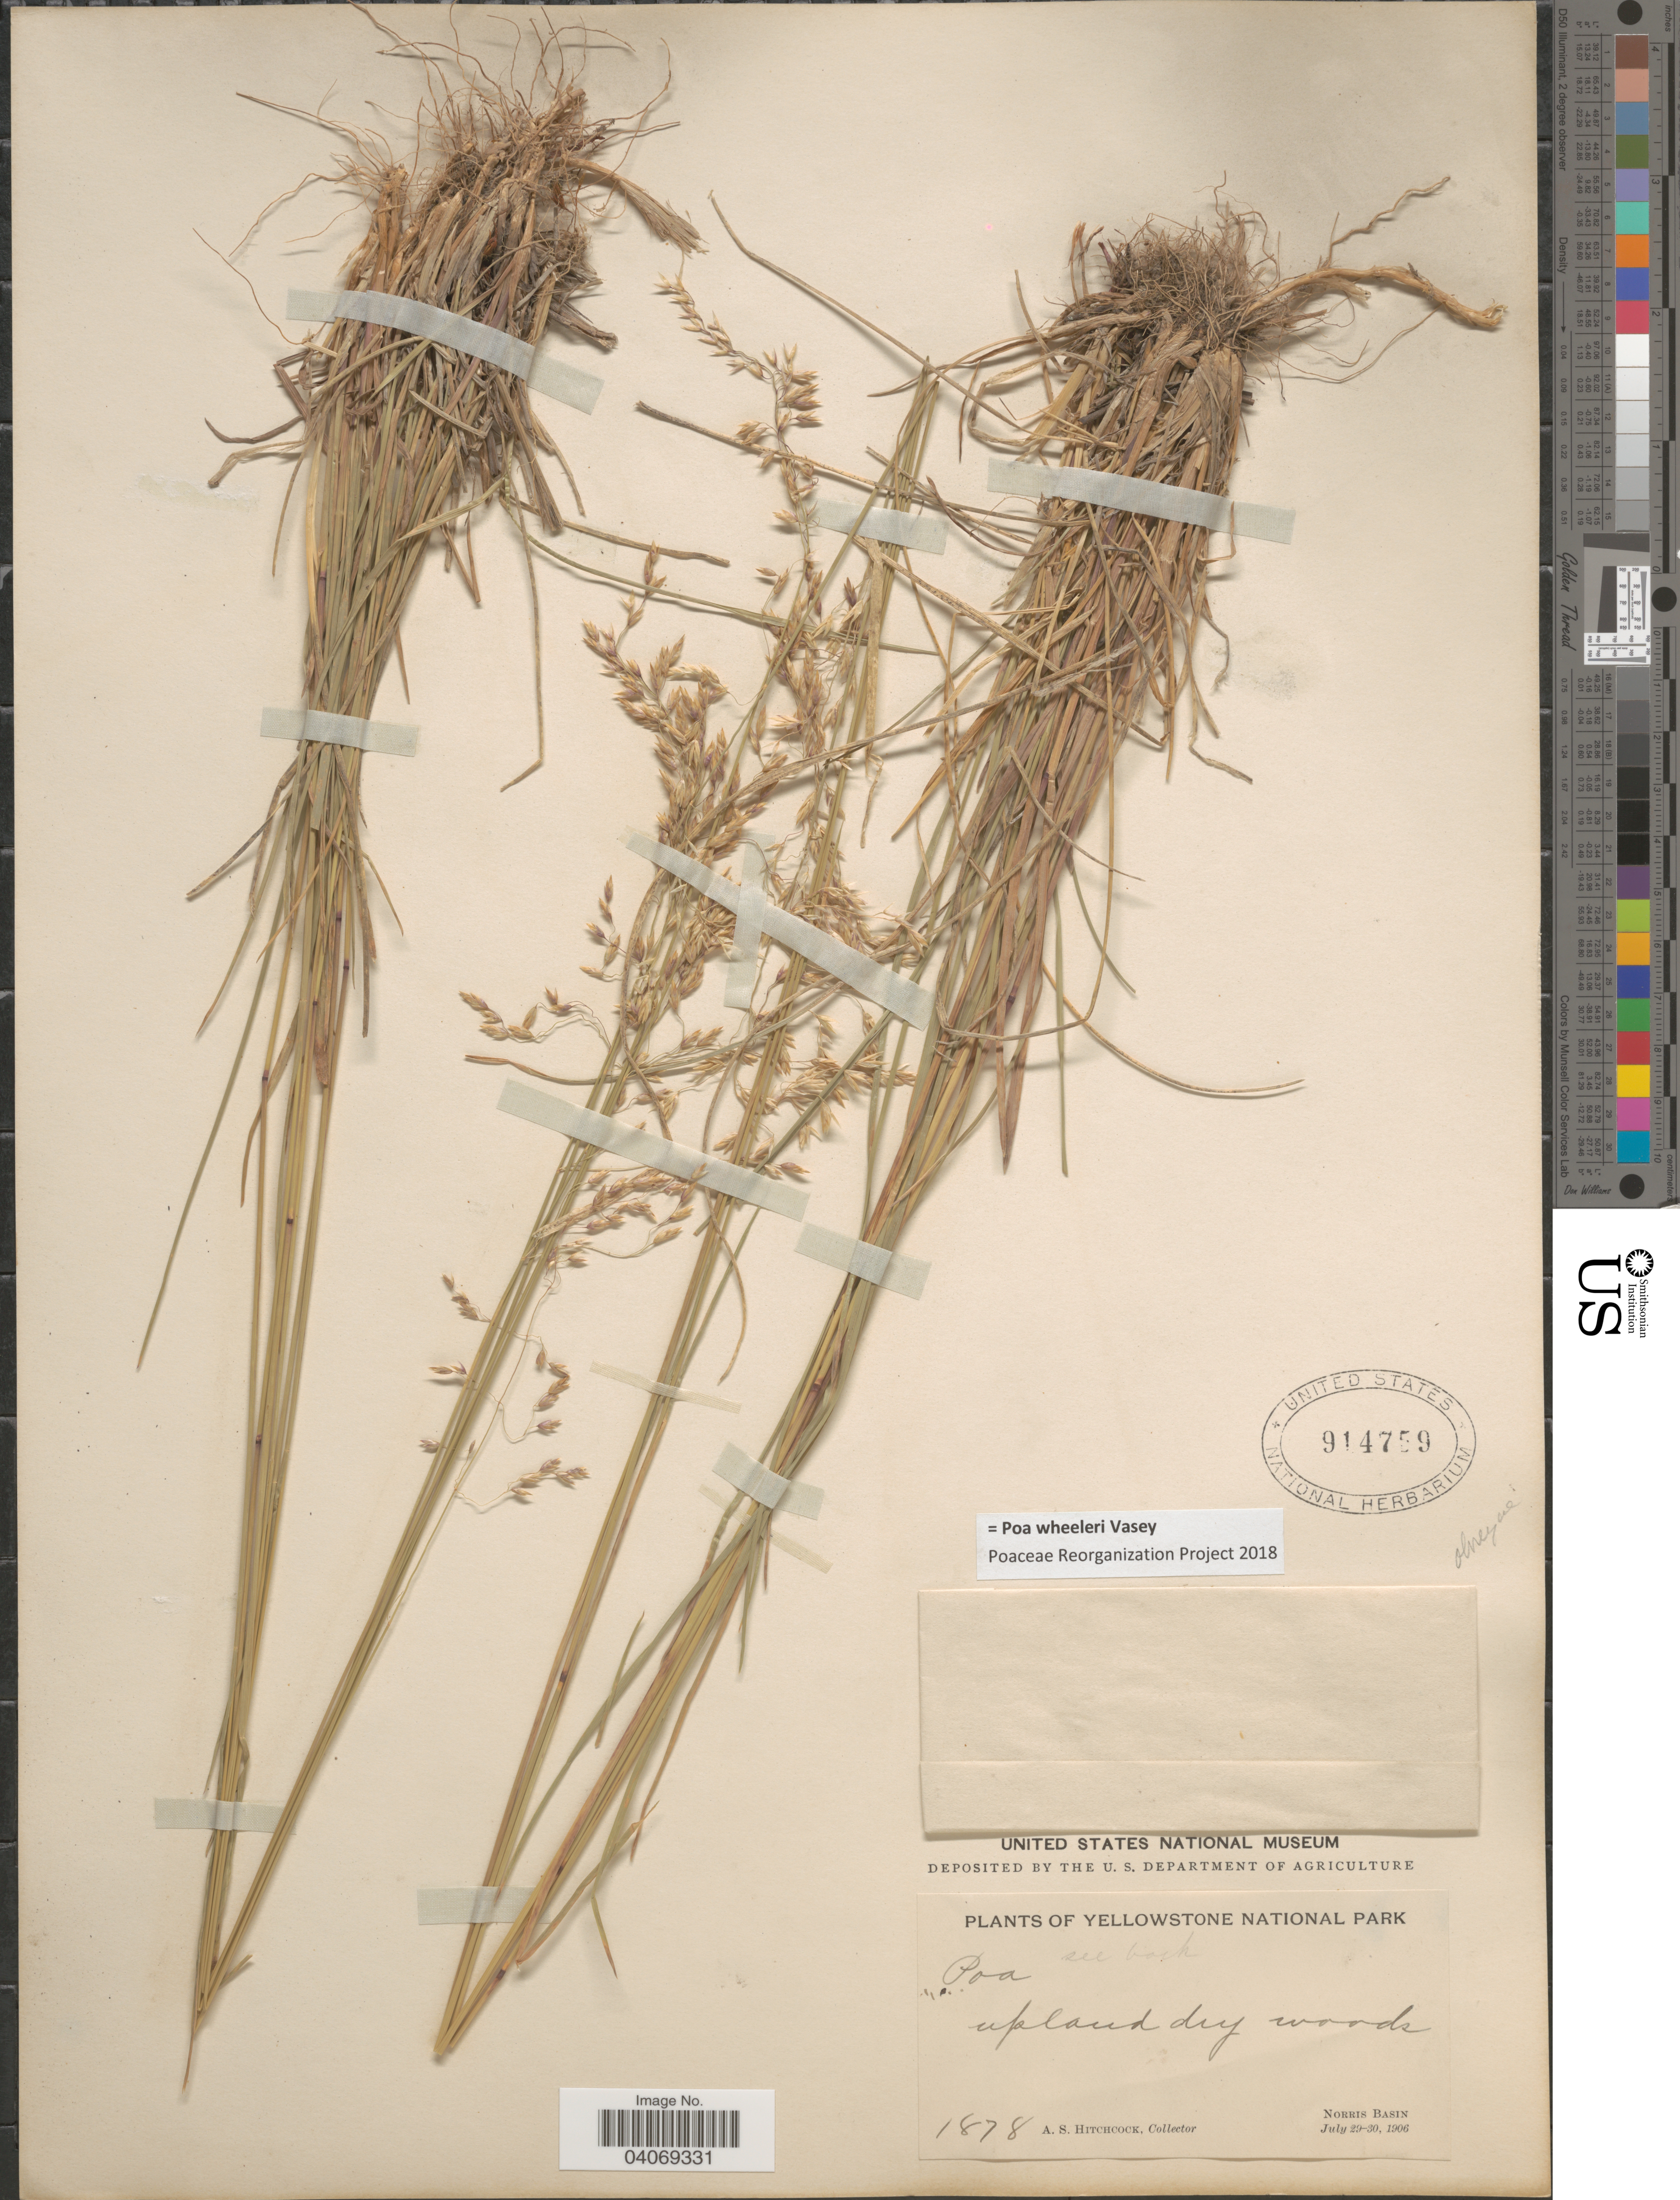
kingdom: Plantae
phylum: Tracheophyta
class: Liliopsida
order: Poales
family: Poaceae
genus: Poa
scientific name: Poa wheeleri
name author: Vasey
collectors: A. S. Hitchcock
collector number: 1878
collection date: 1906-07-29/1906-07-30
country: United States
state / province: Wyoming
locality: Yellowstone National Park. Upland dry woods. Norris Basin.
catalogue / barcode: US 914759